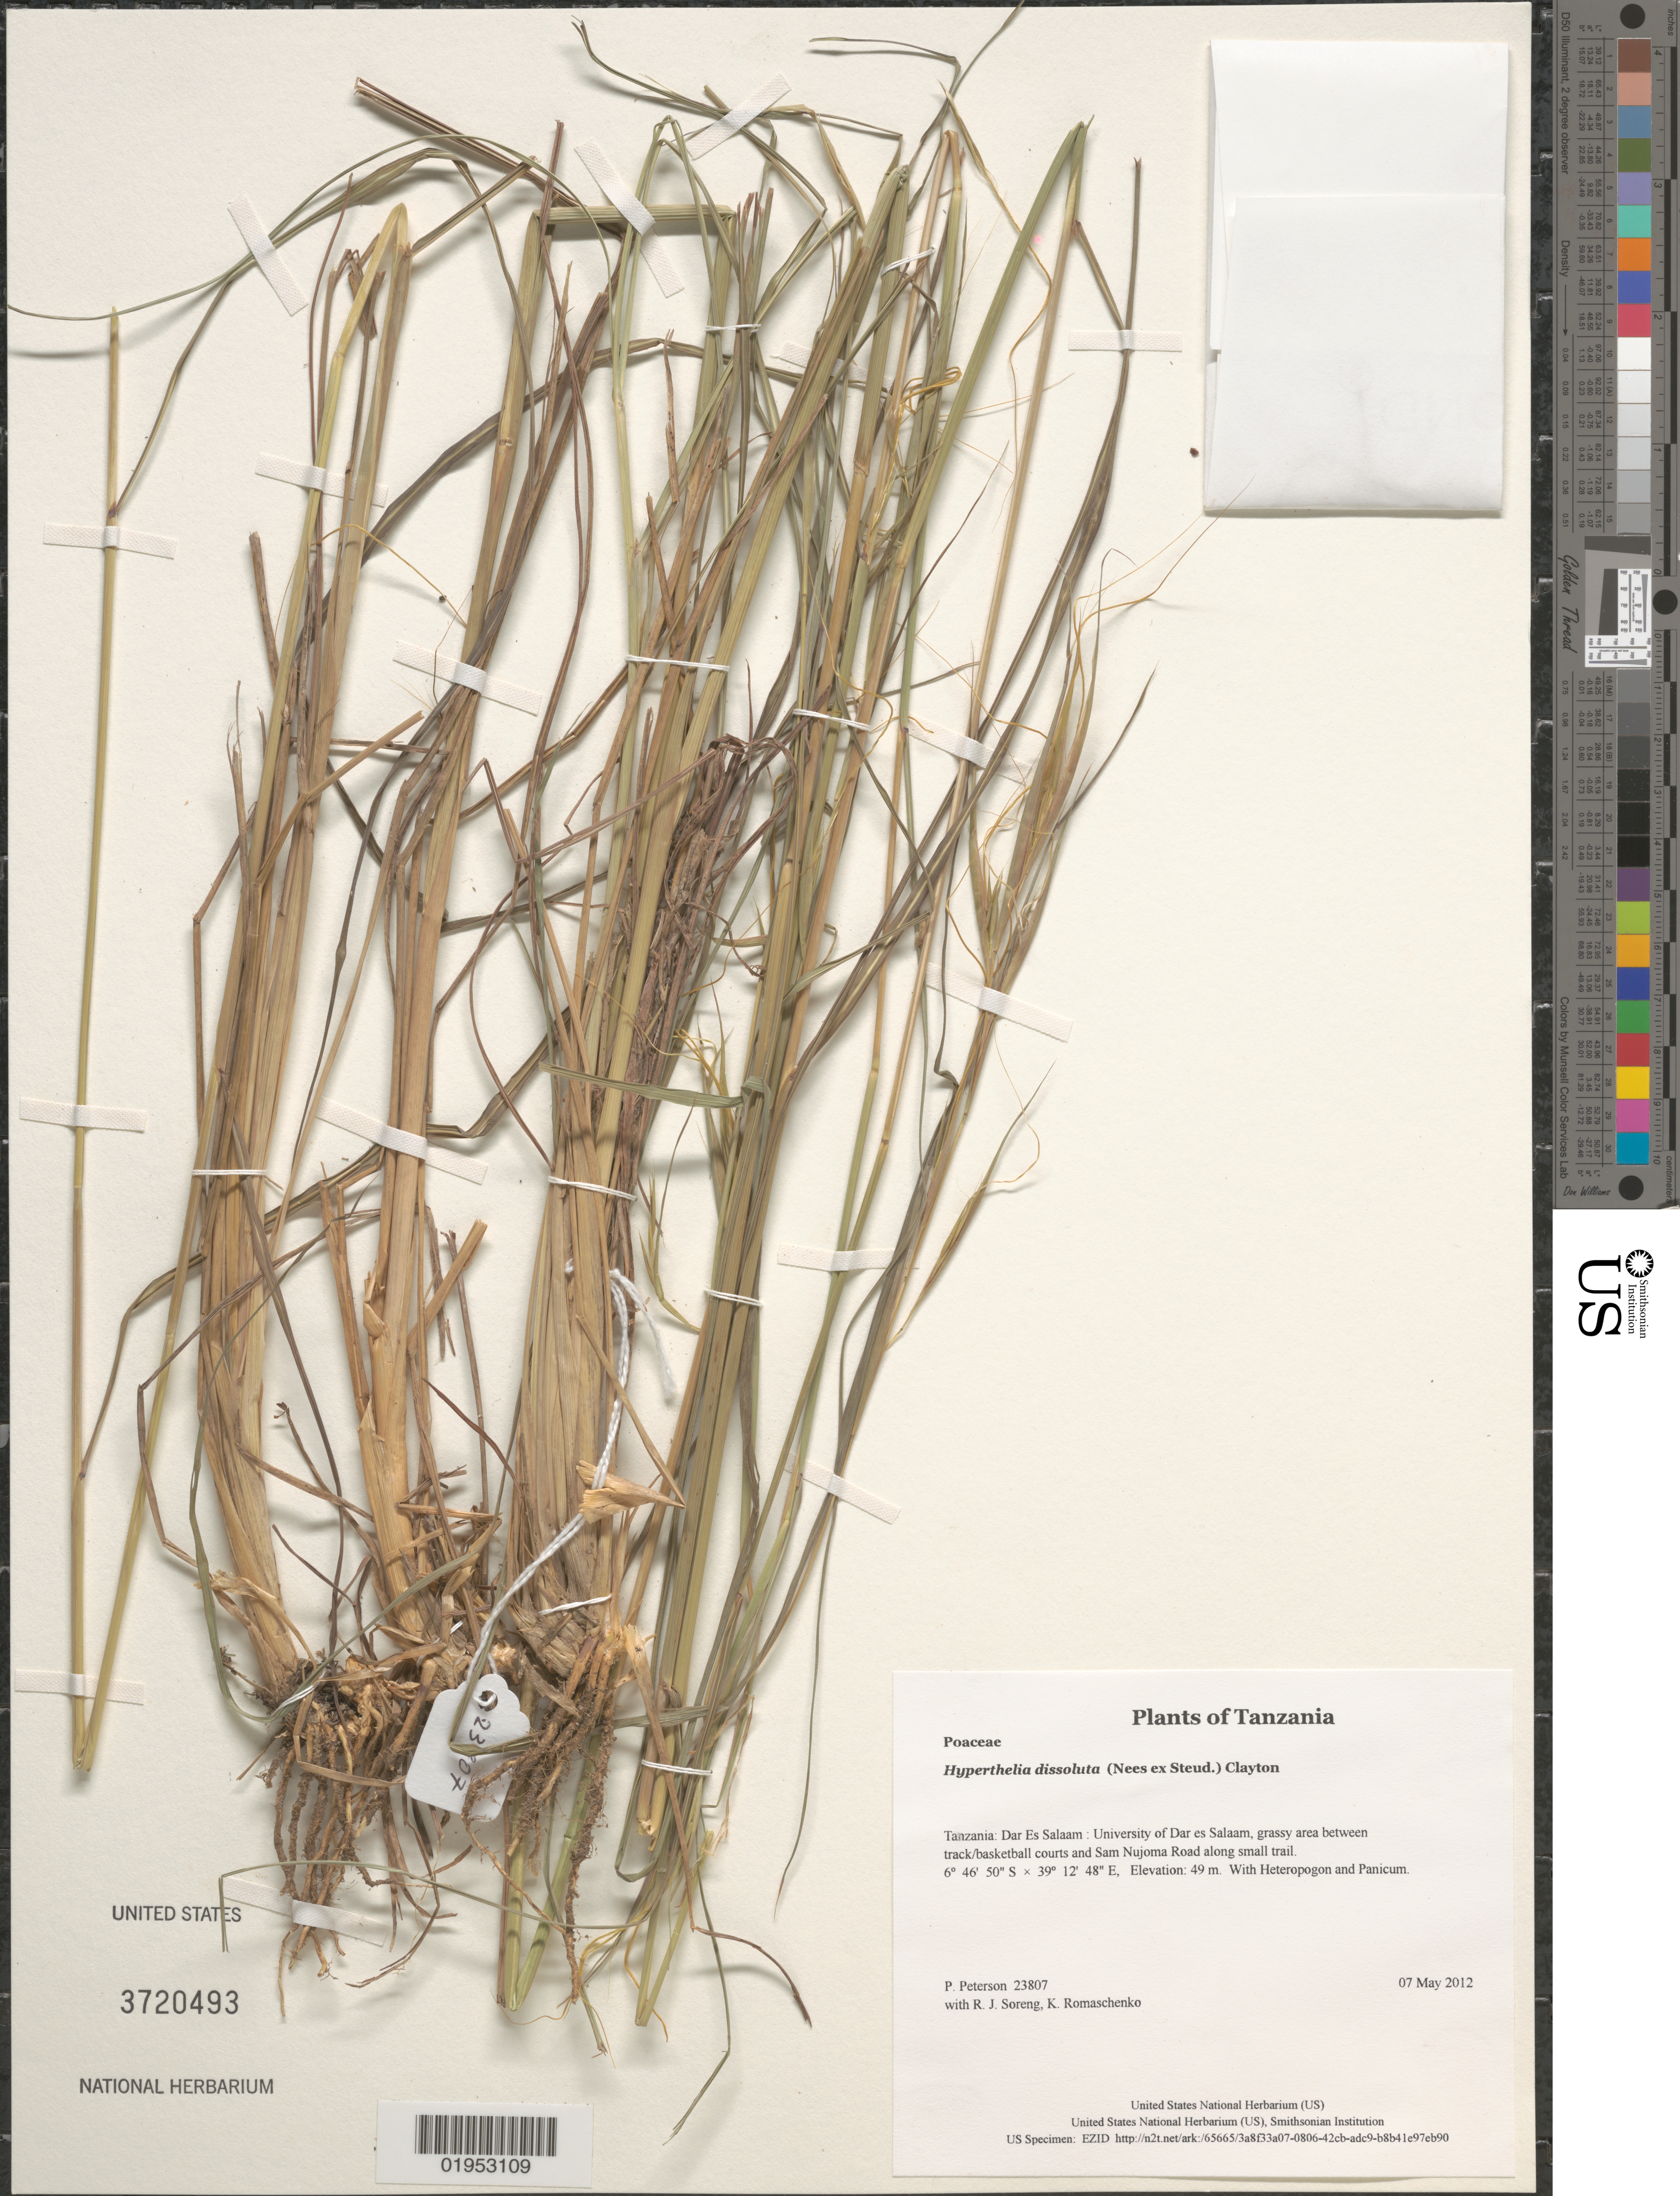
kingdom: Plantae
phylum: Tracheophyta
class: Liliopsida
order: Poales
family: Poaceae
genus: Hyperthelia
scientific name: Hyperthelia dissoluta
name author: (Nees ex Steud.) Clayton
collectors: P. M. Peterson, R. J. Soreng & K. Romaschenko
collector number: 23807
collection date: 2012-05-07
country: Tanzania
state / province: Dar Es Salaam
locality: University of Dar es Salaam, grassy area between track/basketball courts and Sam Nujoma Road along small trail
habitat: With Heteropogon and Panicum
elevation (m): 49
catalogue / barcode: US 3720493